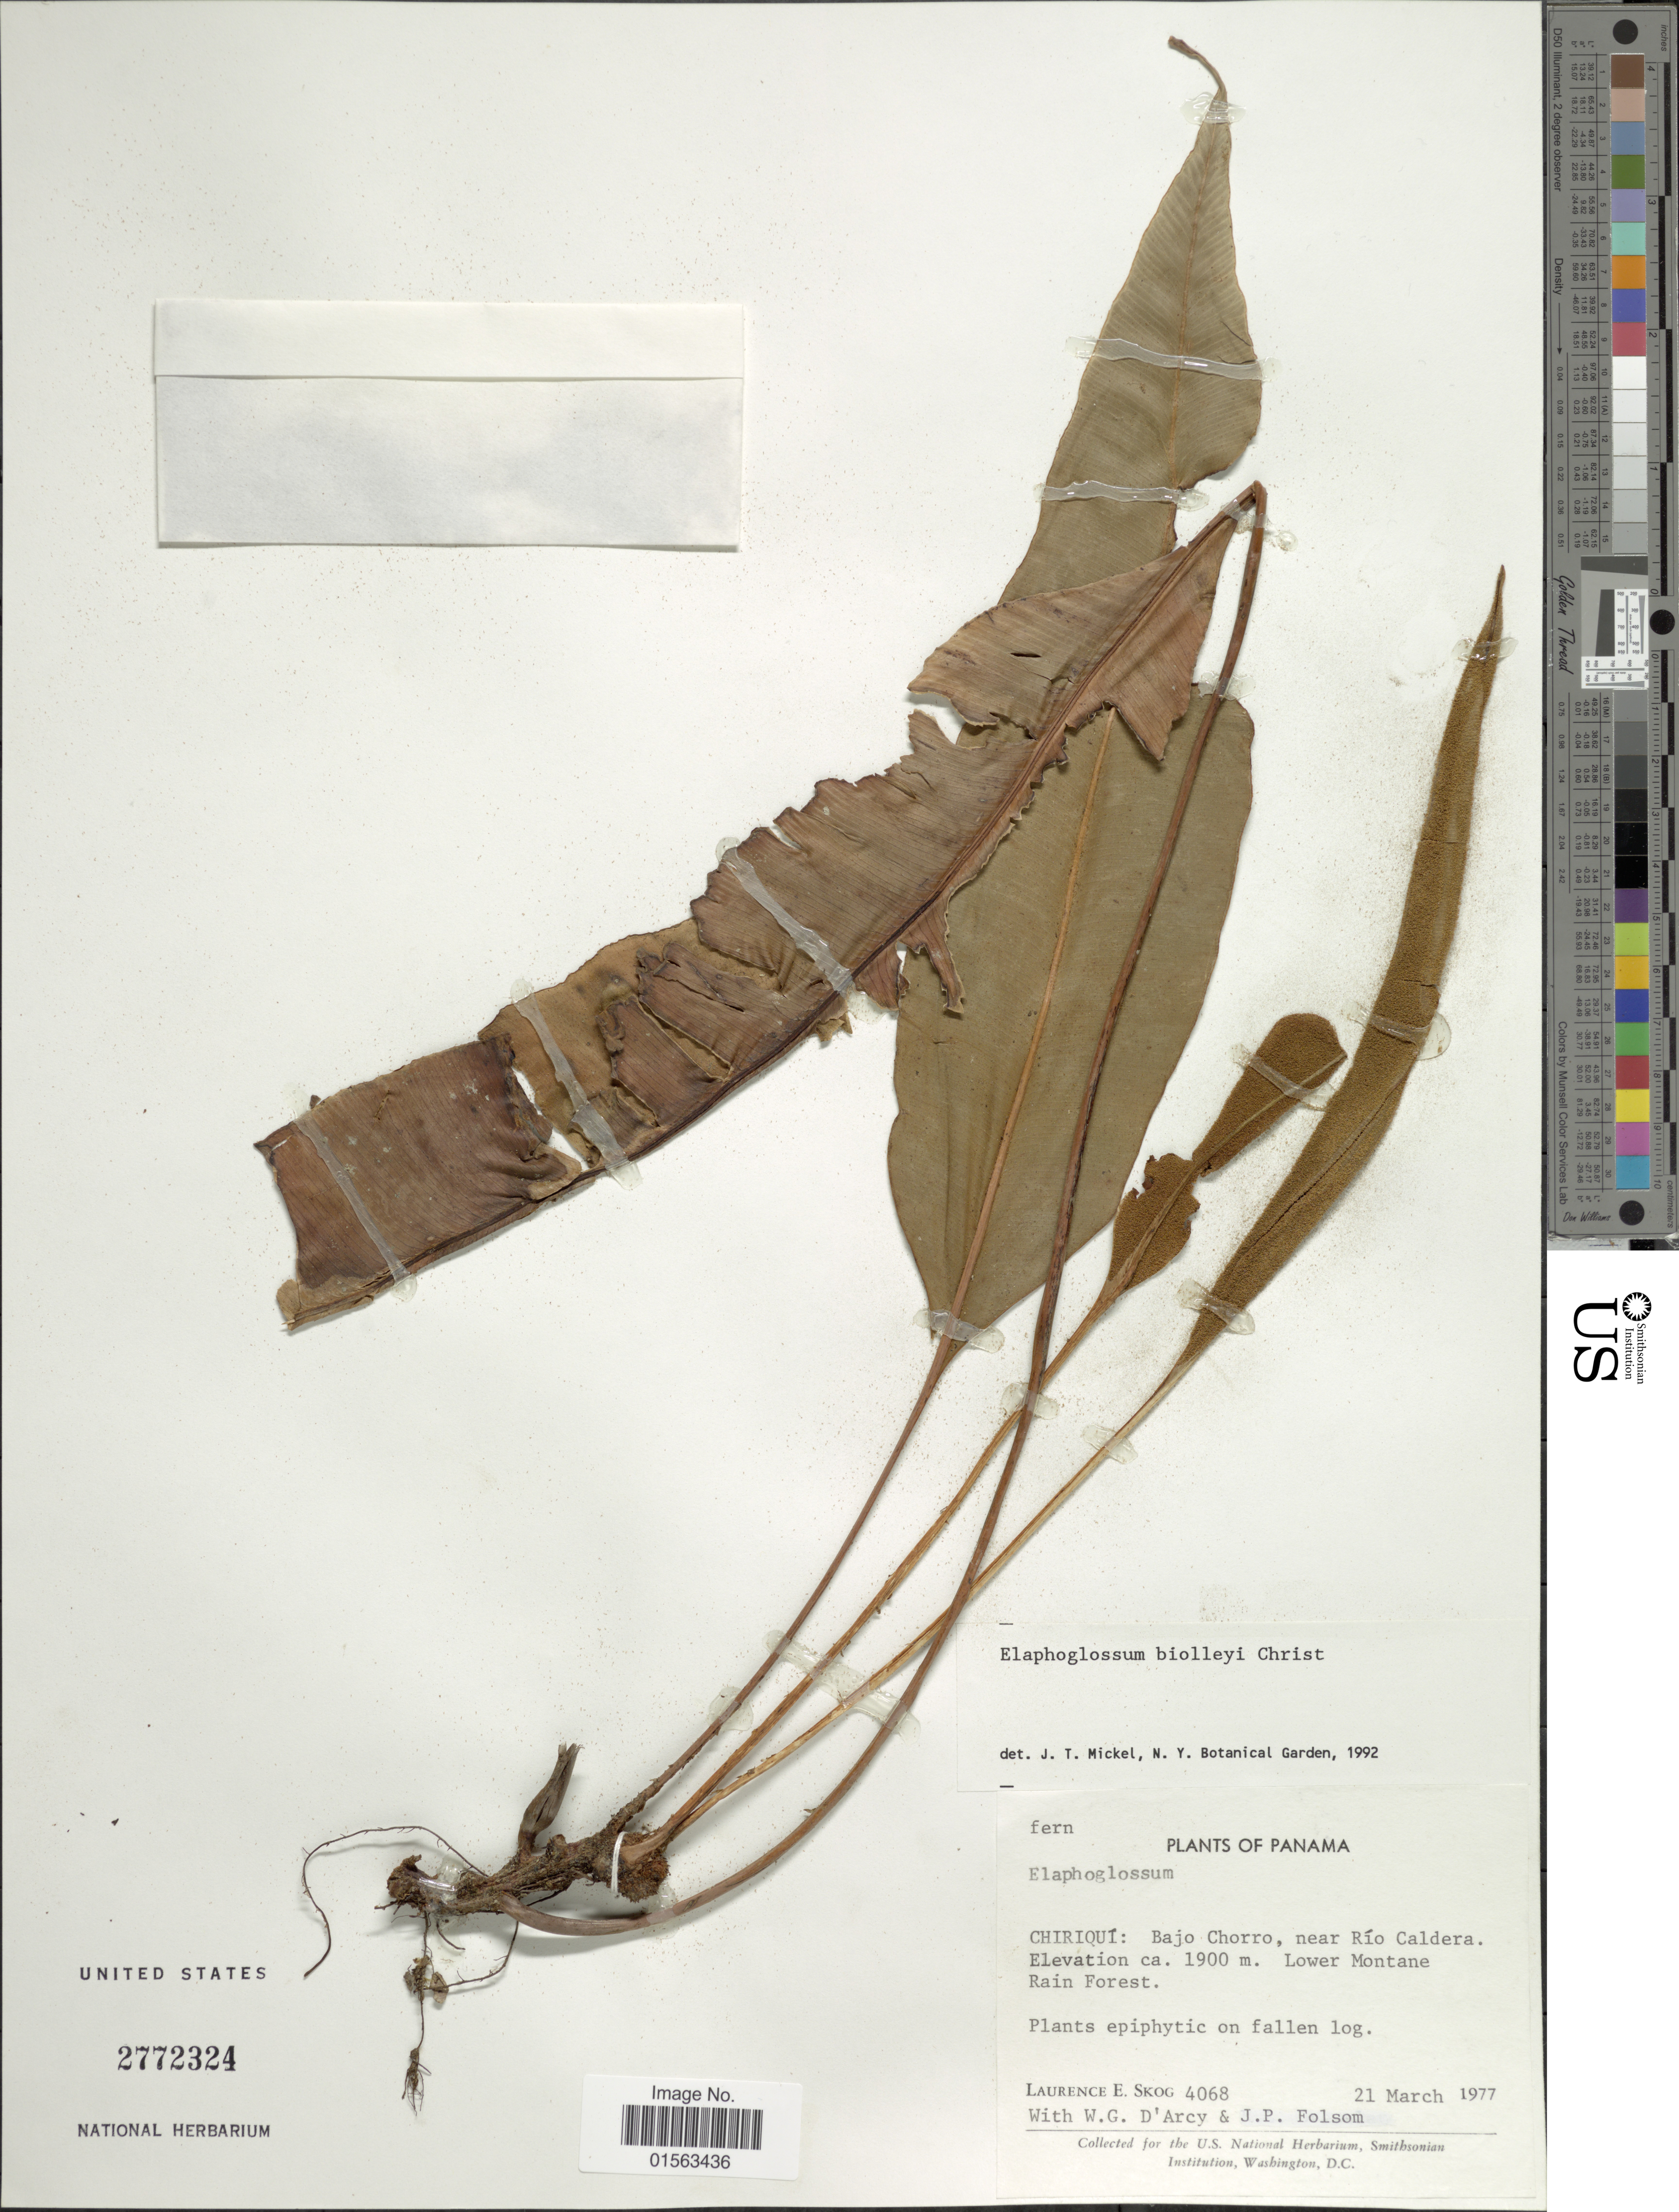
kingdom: Plantae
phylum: Tracheophyta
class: Polypodiopsida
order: Polypodiales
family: Dryopteridaceae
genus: Elaphoglossum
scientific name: Elaphoglossum biolleyi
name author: Christ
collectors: L. E. Skog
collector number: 4068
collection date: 1977-03-21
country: Panama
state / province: Chiriqui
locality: Chiriqui: Bajo Chorro, near Rio Caldera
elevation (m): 1900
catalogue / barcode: US 2772324